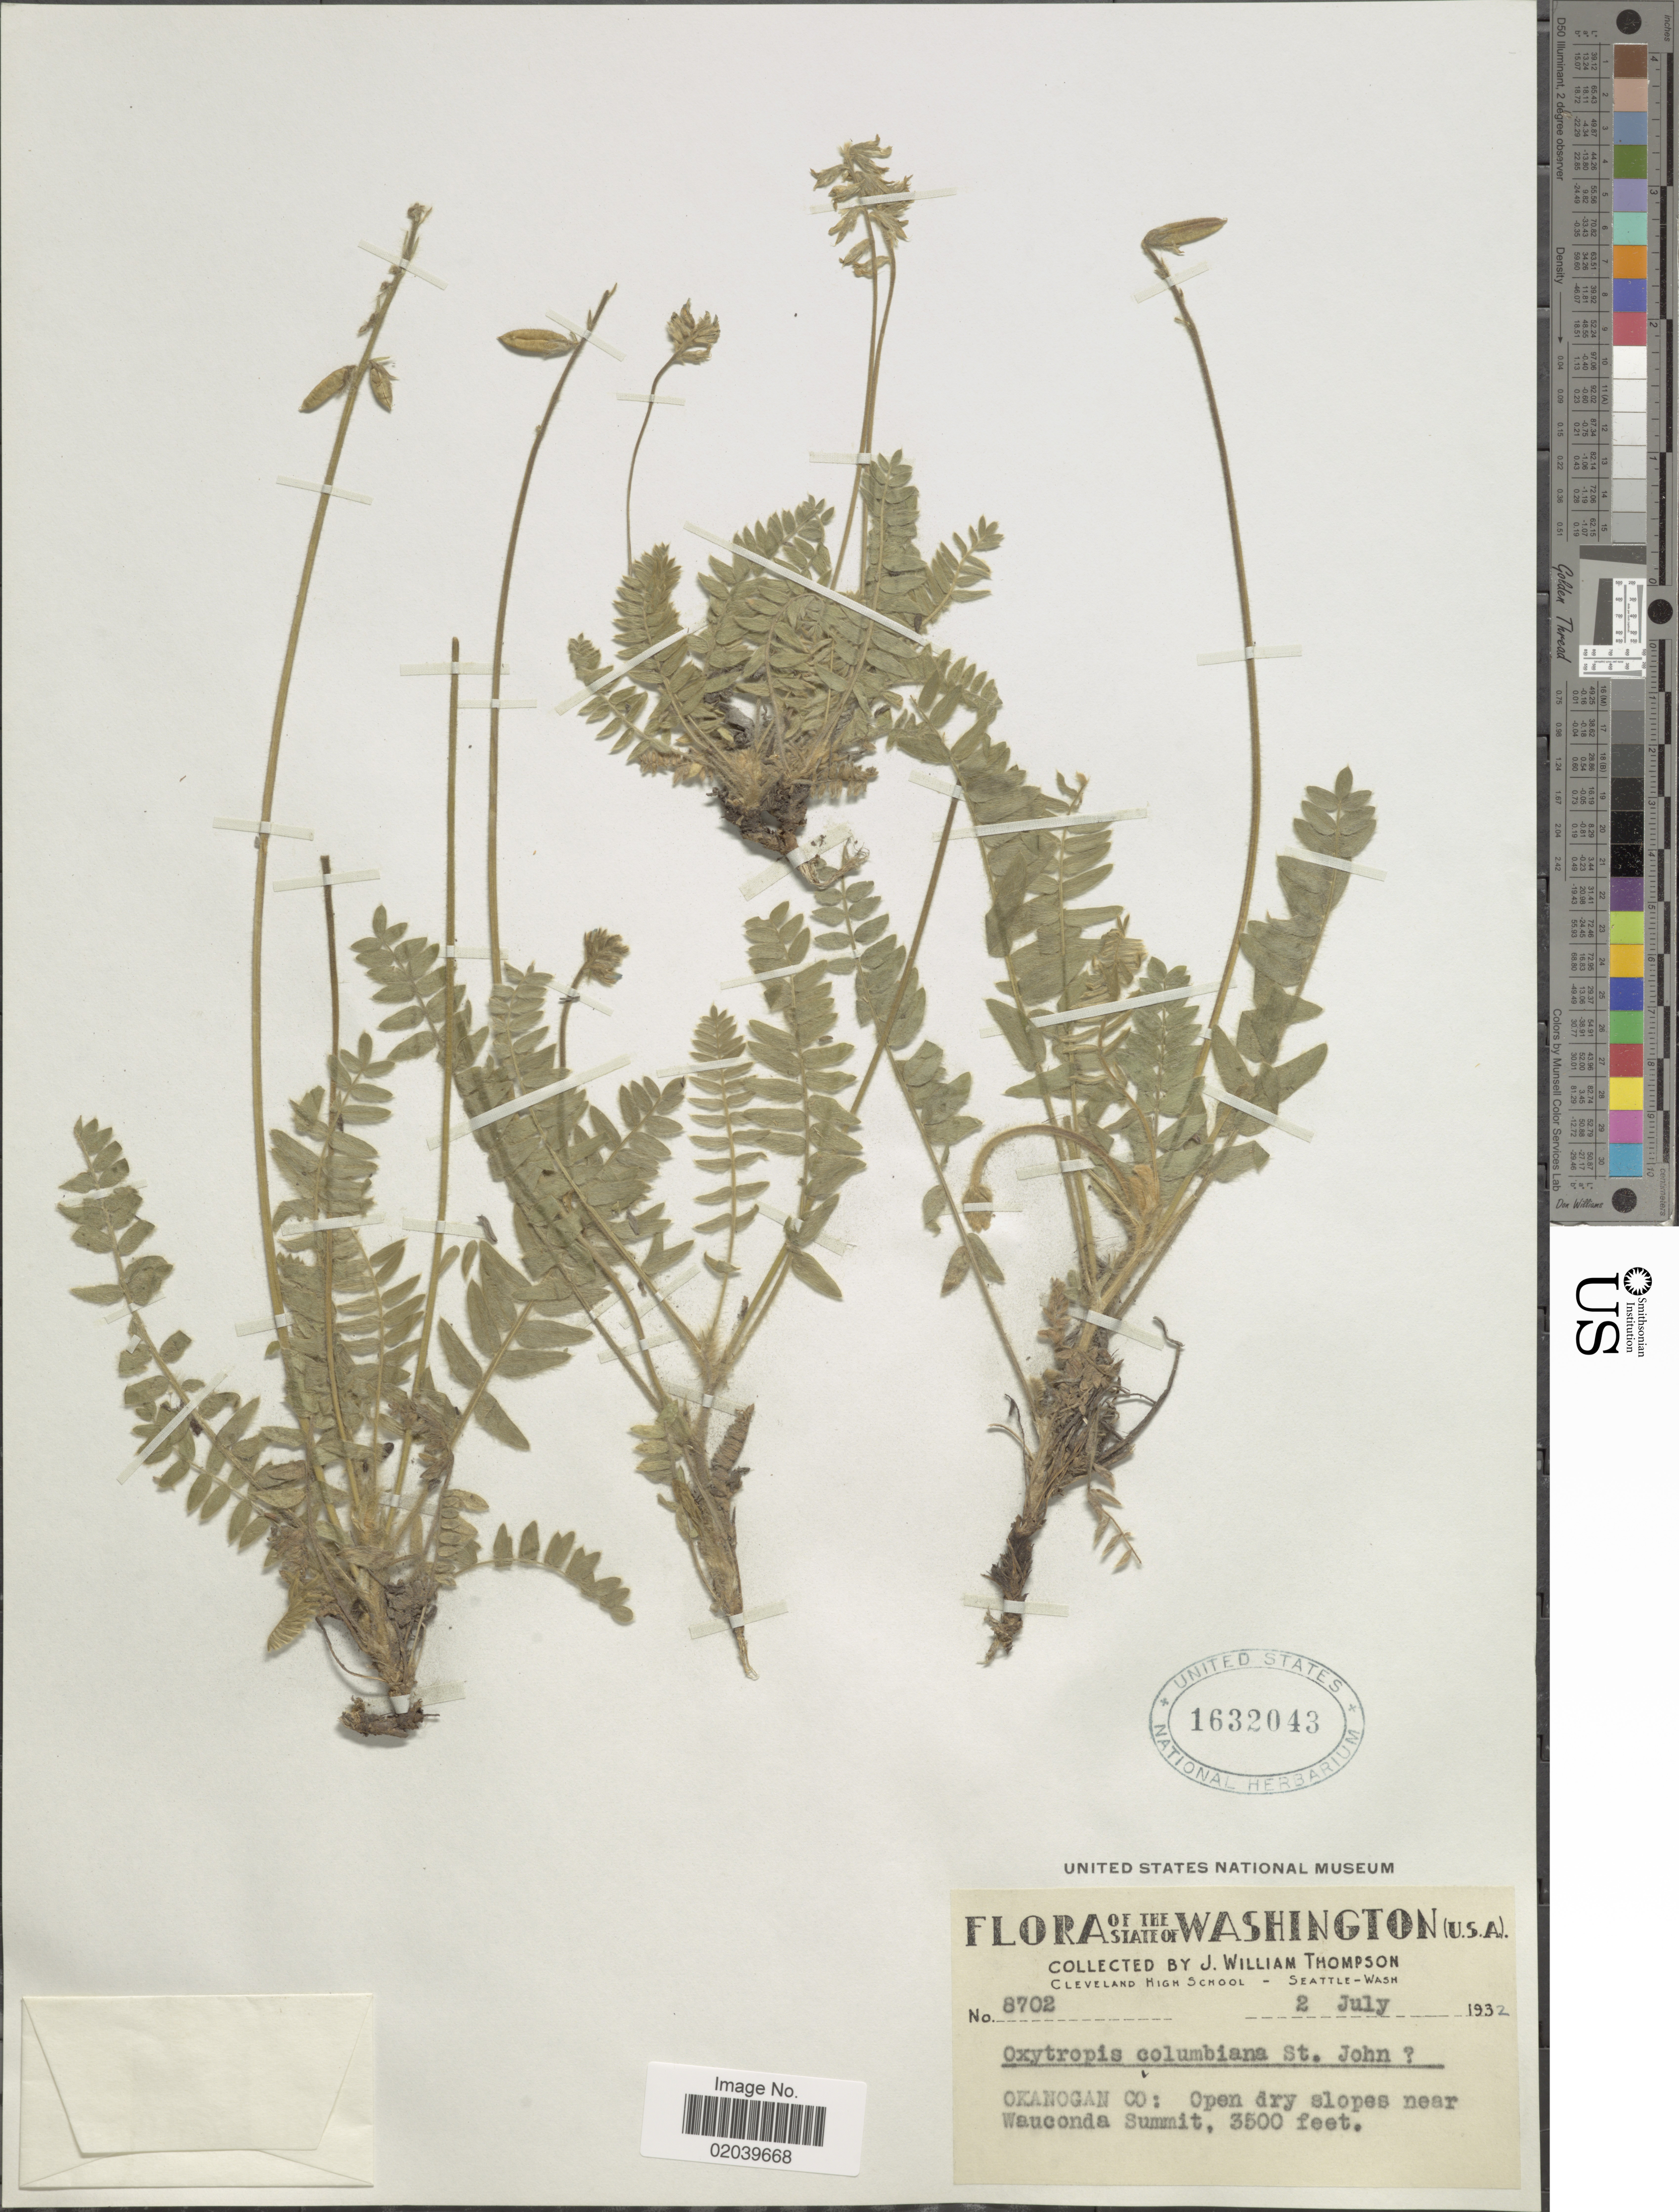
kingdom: Plantae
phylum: Tracheophyta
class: Magnoliopsida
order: Fabales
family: Fabaceae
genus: Oxytropis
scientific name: Oxytropis deflexa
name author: (Pall.) DC.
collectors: J. W. Thompson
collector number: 8702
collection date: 1932-07-02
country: United States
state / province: Washington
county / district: Okanogan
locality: Okanogan Co: near Wauconda Summit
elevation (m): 1067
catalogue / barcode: US 1632043